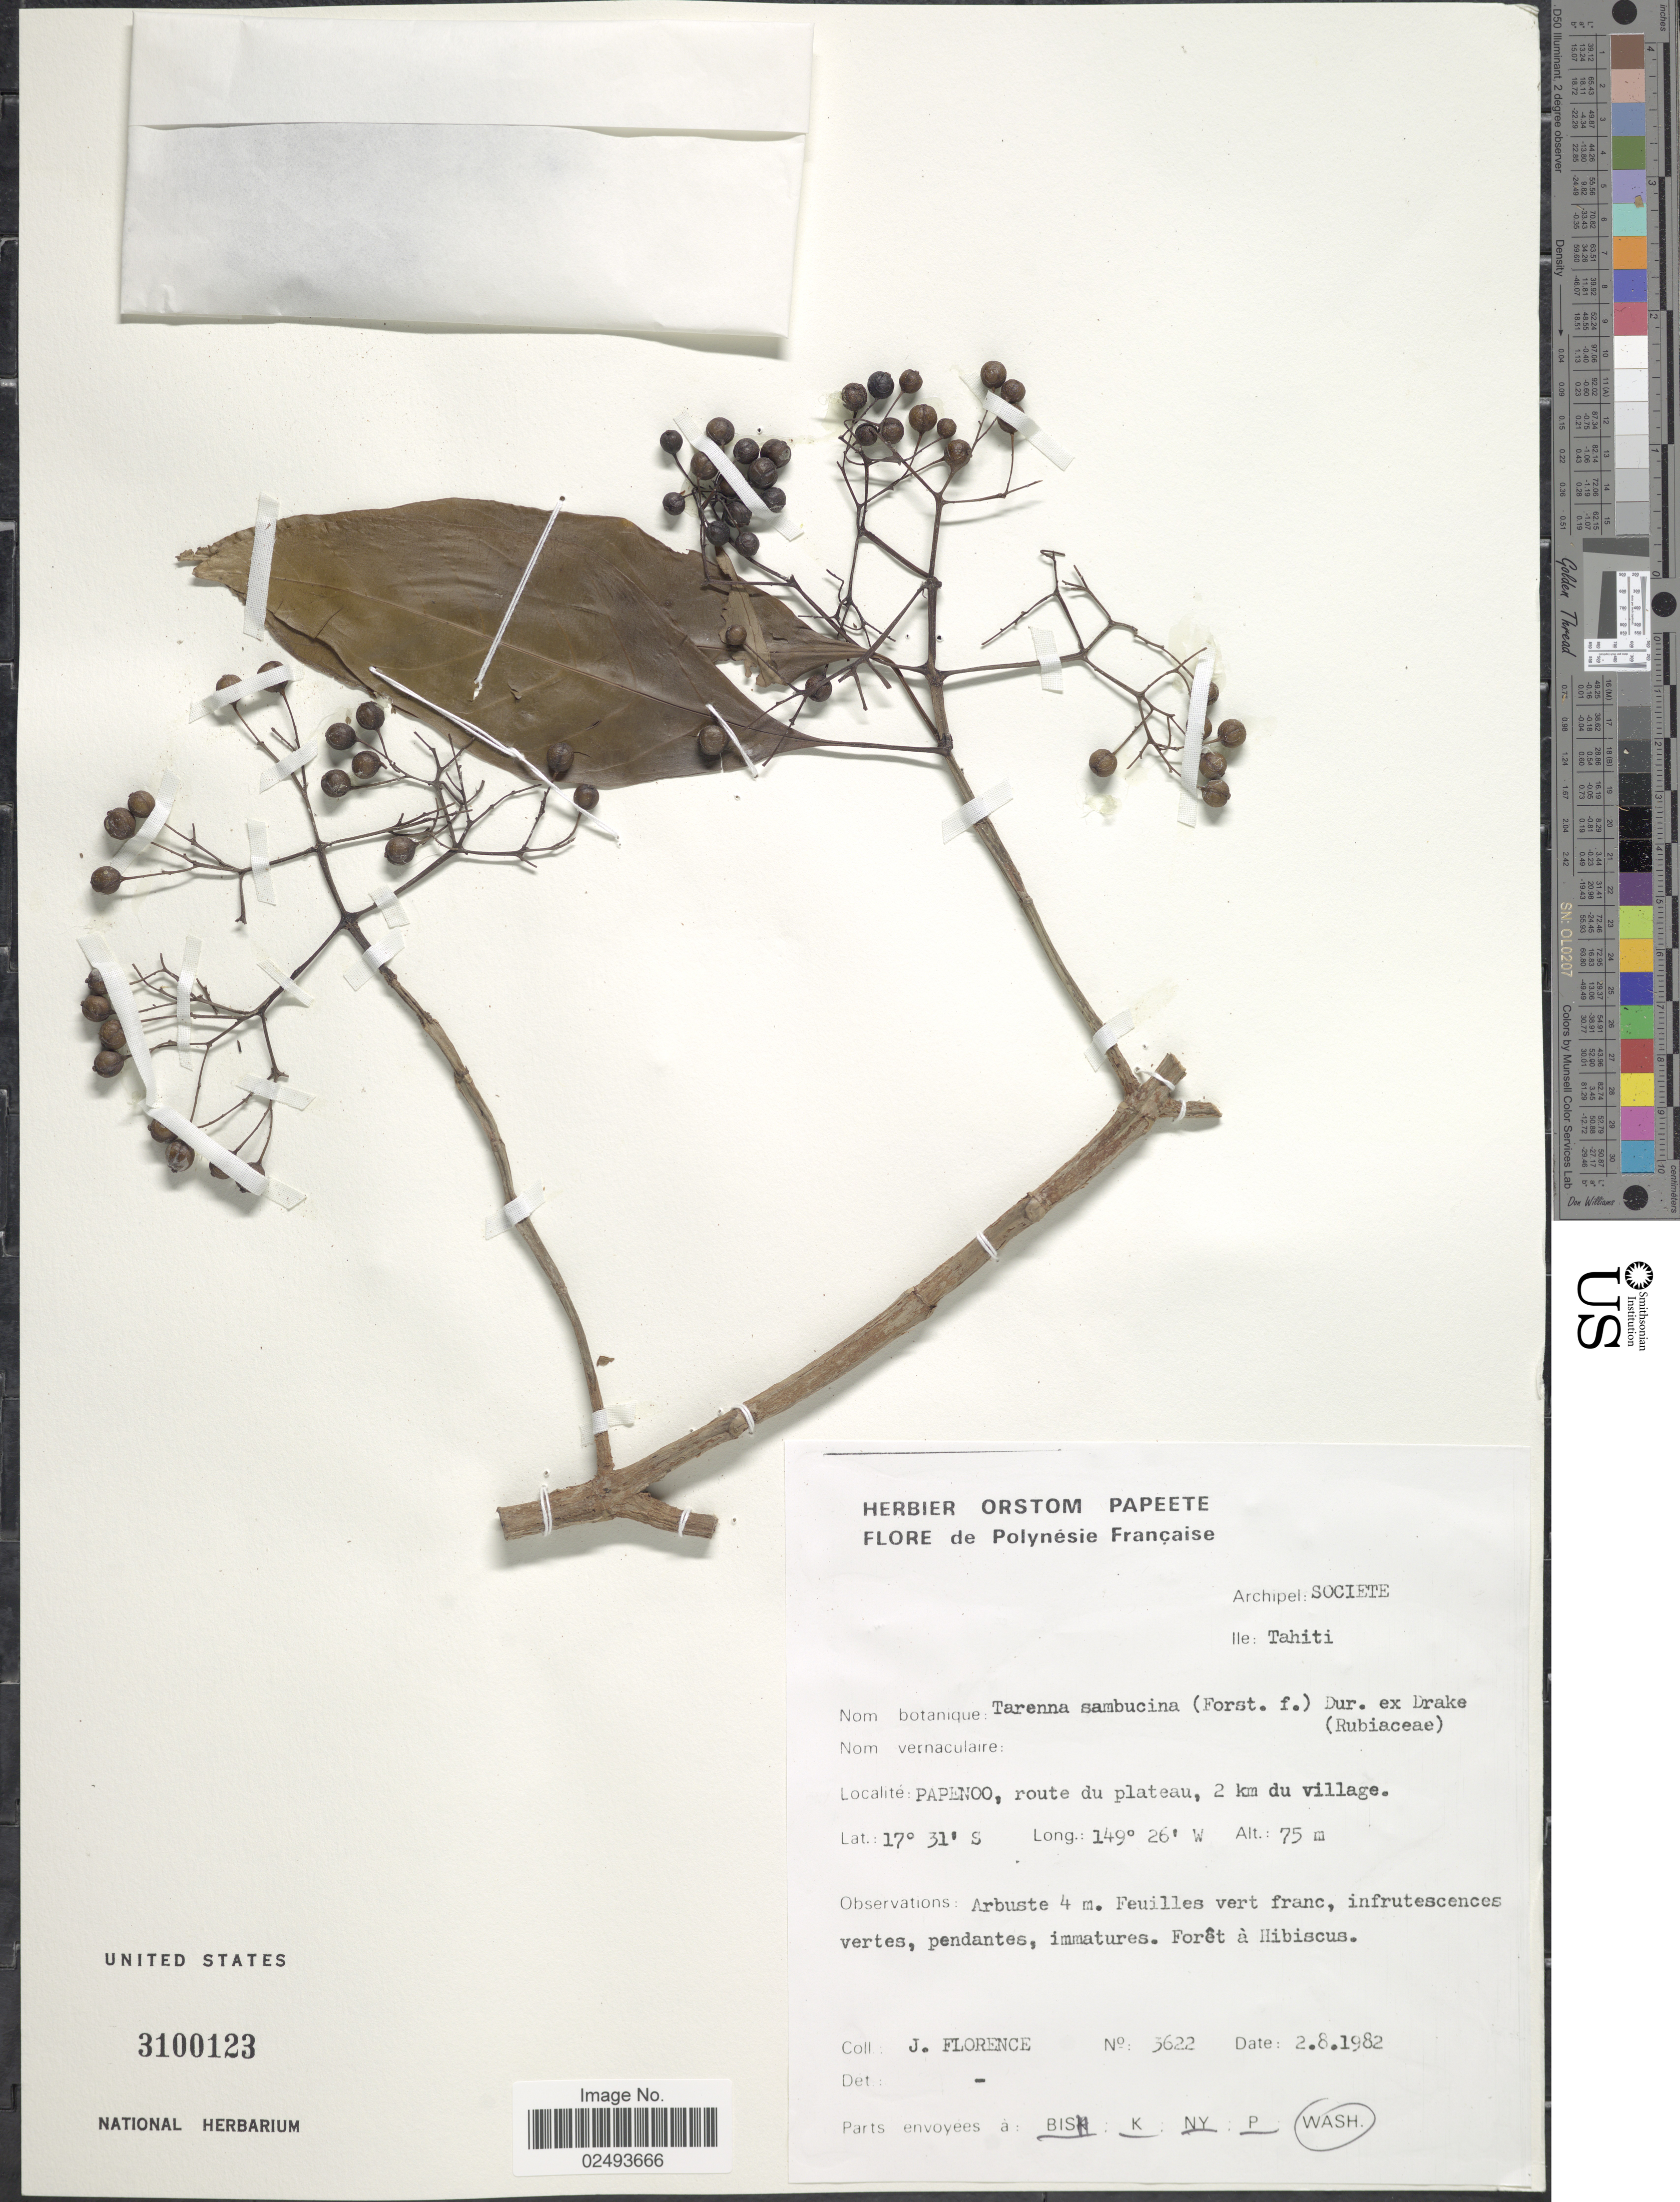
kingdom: Plantae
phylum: Tracheophyta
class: Magnoliopsida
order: Gentianales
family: Rubiaceae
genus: Tarenna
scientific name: Tarenna sambucina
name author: (G. Forst.) Drake ex Durand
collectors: J. Florence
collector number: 3622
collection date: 1982-08-02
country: French Polynesia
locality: Archipel: Societe, Ile: Tahiti, Papenoo, route du plateau, 2 km du village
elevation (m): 75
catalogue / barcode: US 3100123